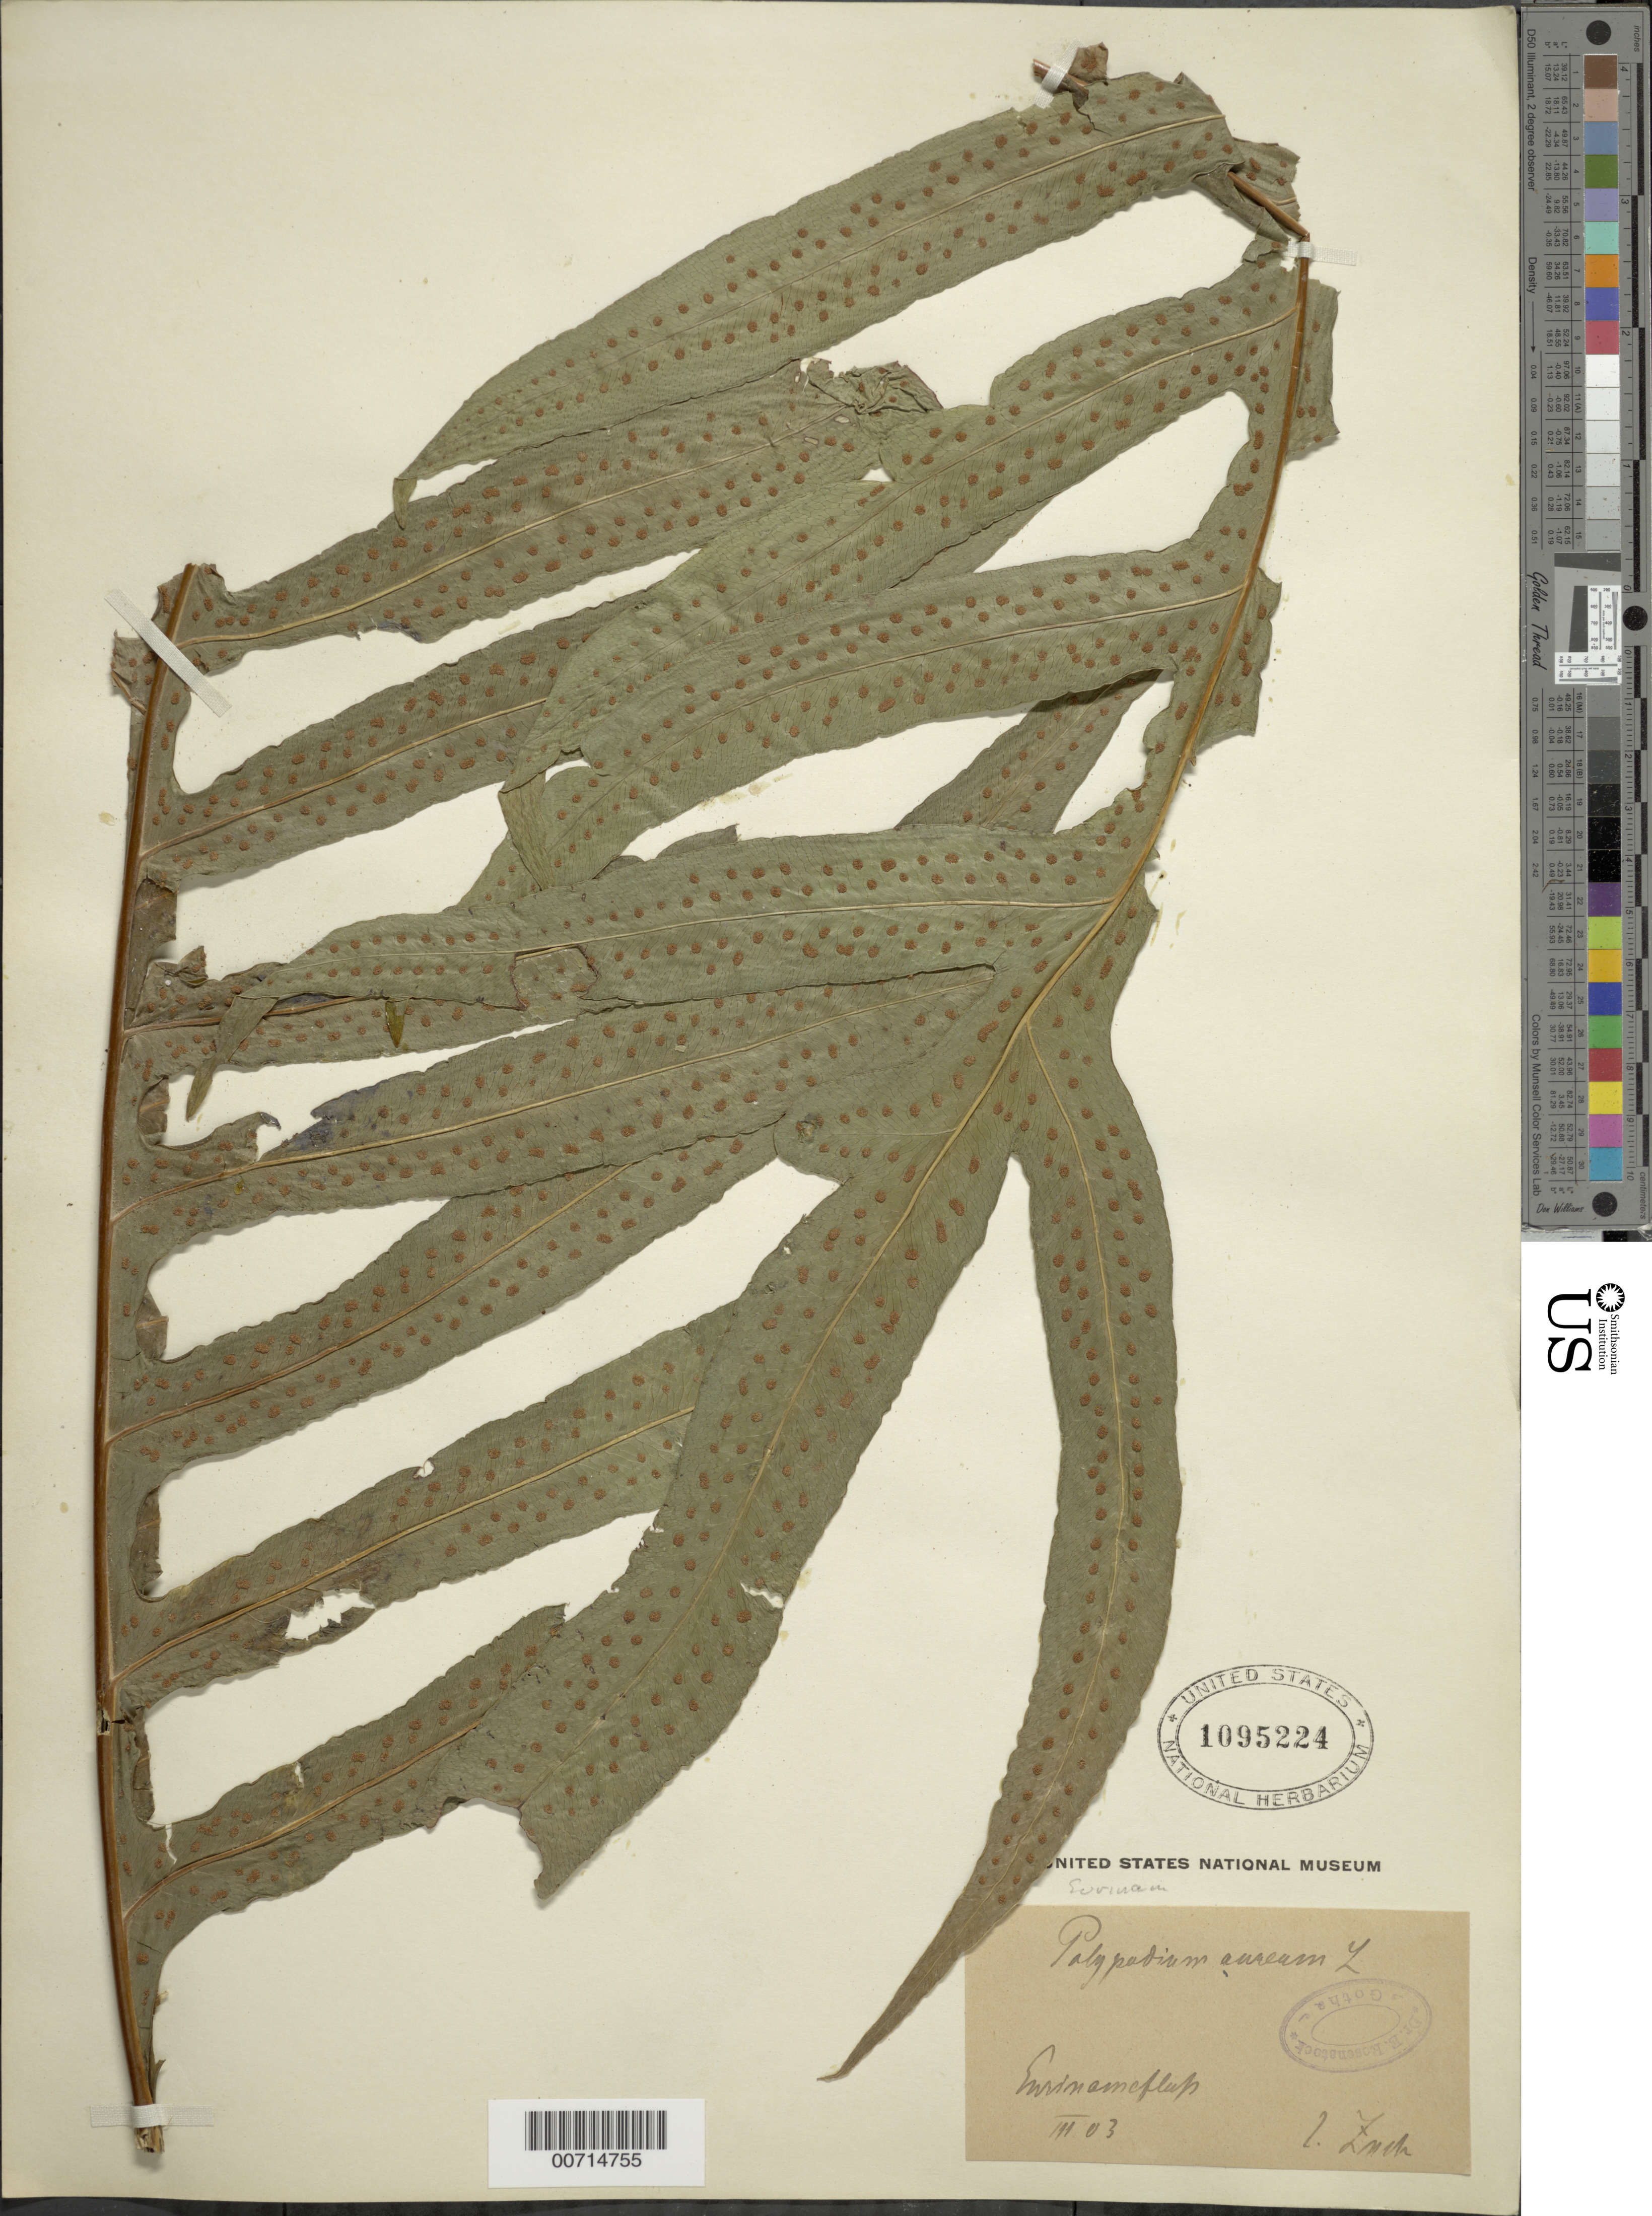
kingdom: Plantae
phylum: Tracheophyta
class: Polypodiopsida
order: Polypodiales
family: Polypodiaceae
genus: Phlebodium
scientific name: Phlebodium pseudoaureum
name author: (Cav.) Lellinger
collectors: L. Zach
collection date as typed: Mar-03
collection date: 2003-03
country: Suriname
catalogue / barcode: US 1095224